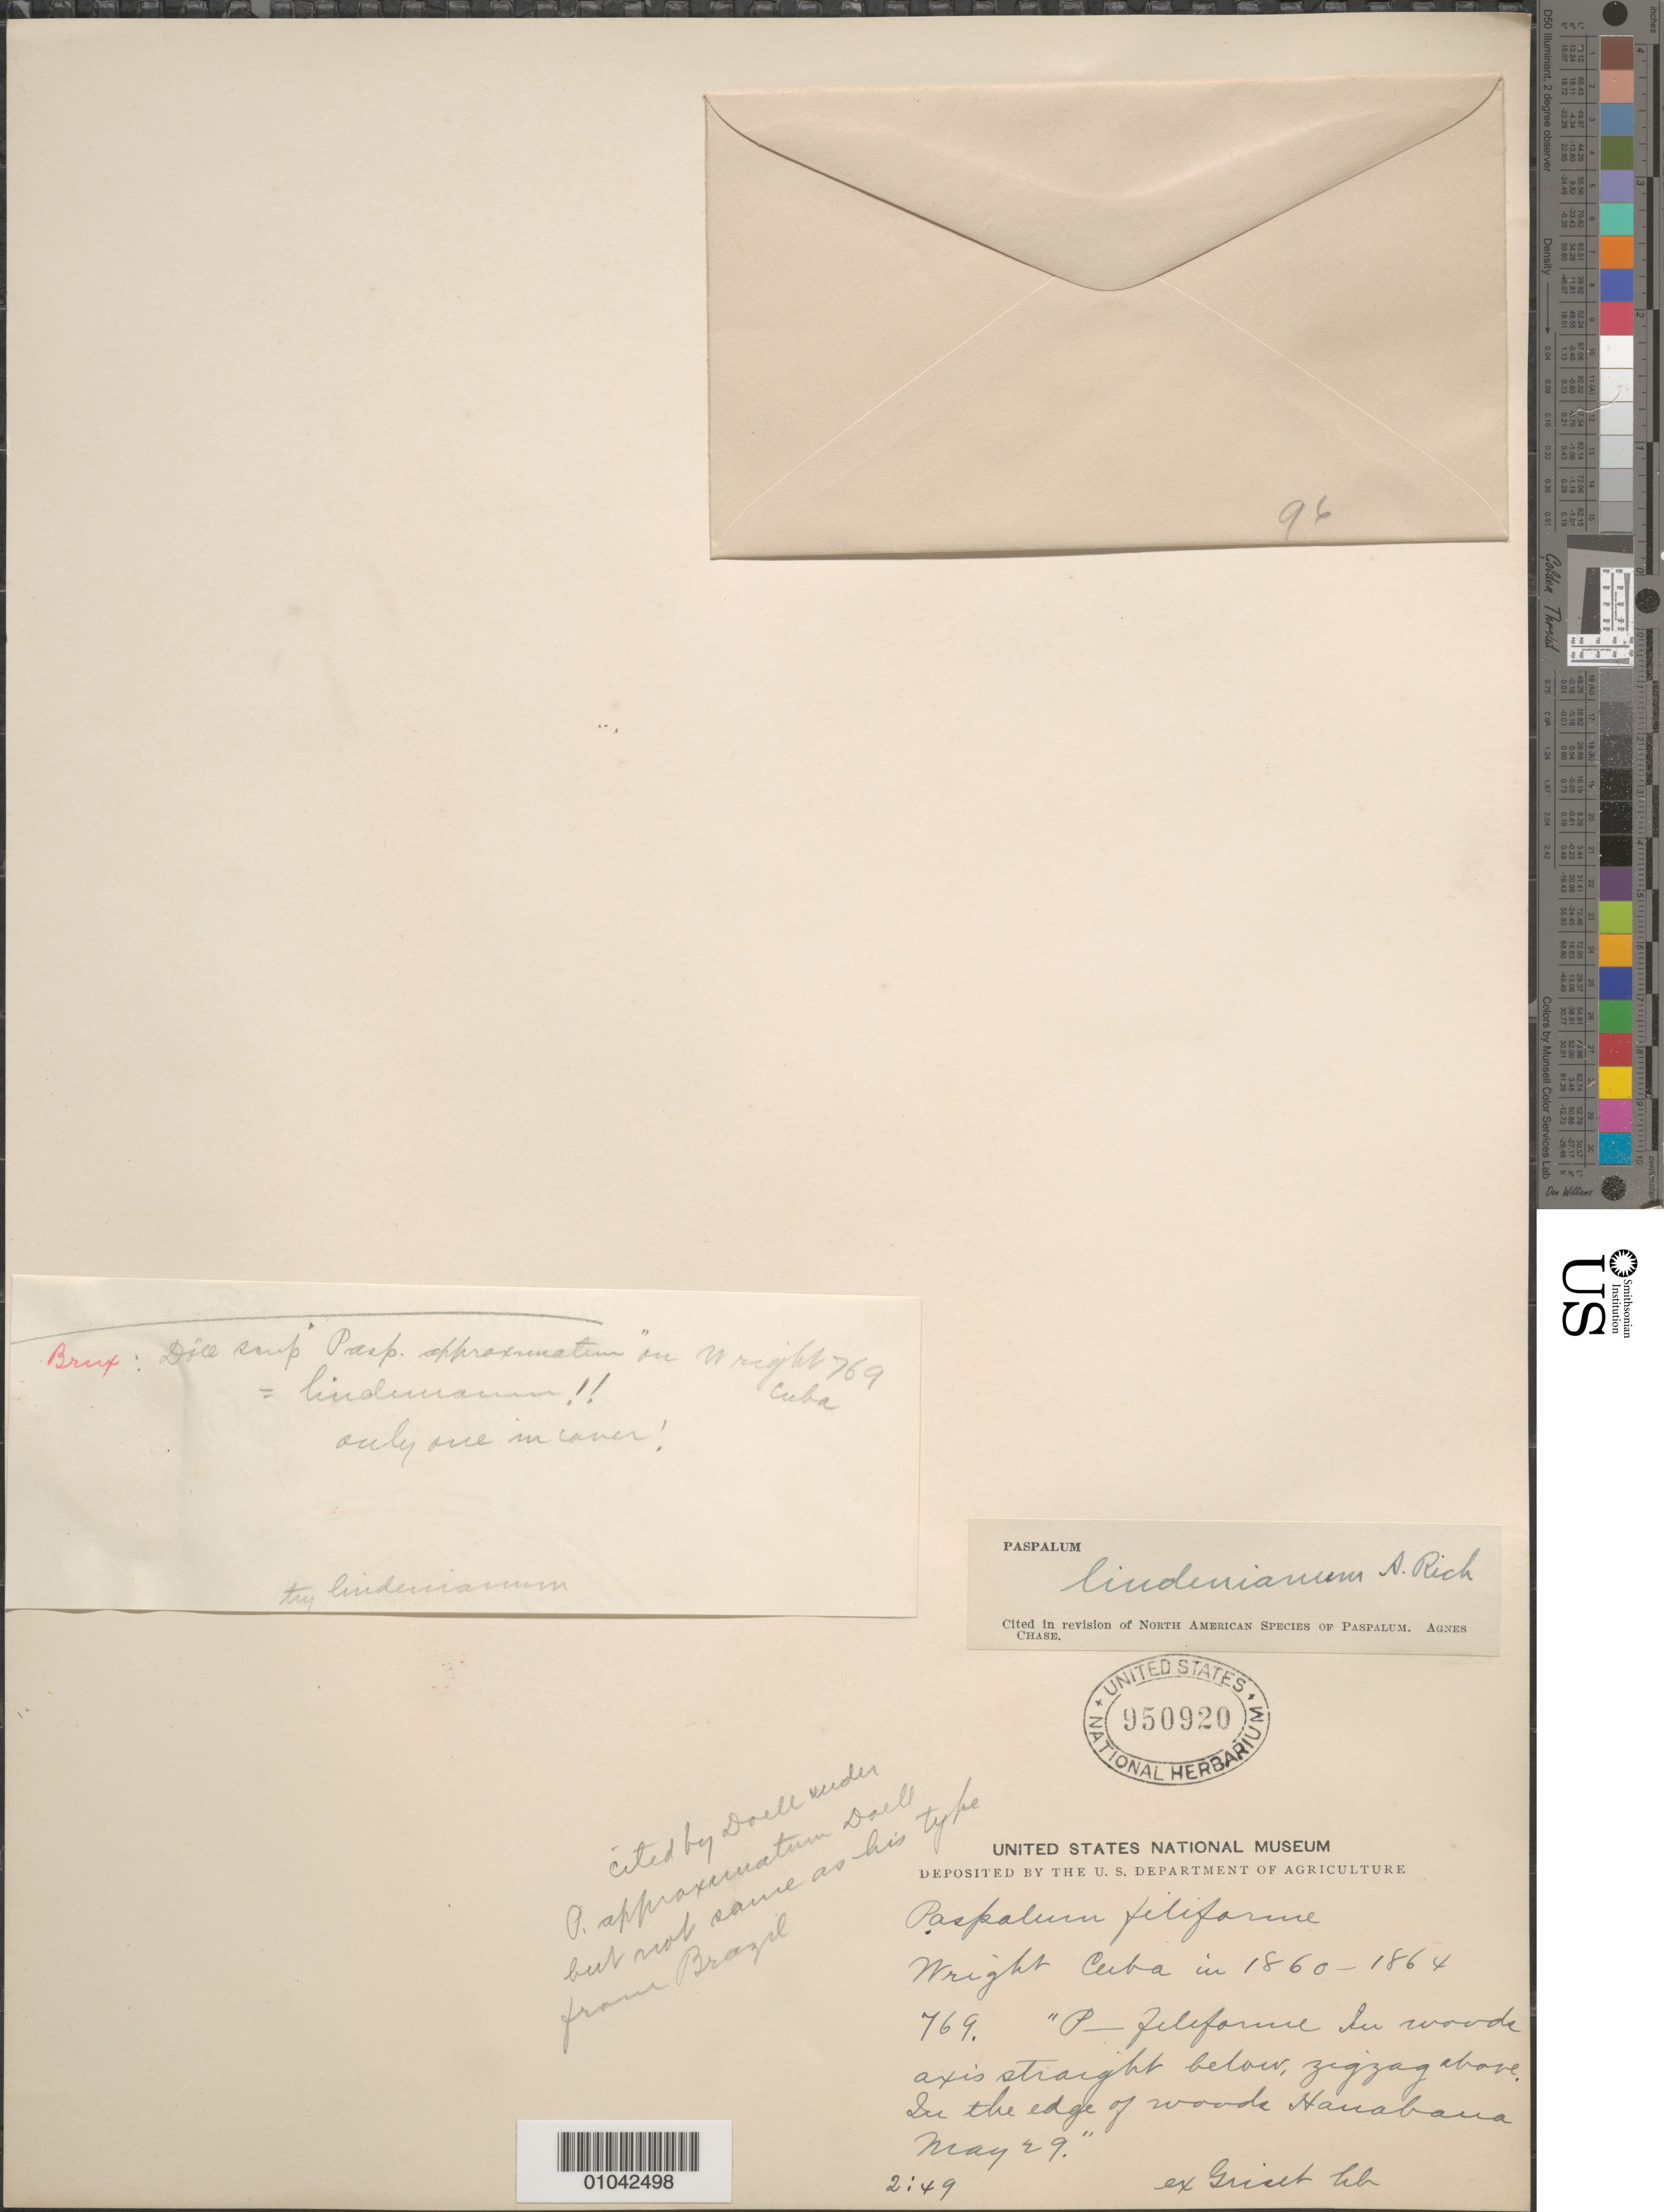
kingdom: Plantae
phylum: Tracheophyta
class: Liliopsida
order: Poales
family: Poaceae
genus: Paspalum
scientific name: Paspalum lindenianum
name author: A. Rich.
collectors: C. Wright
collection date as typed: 1860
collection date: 1860/1864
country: Cuba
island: Cuba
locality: Hanabana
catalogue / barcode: US 950920